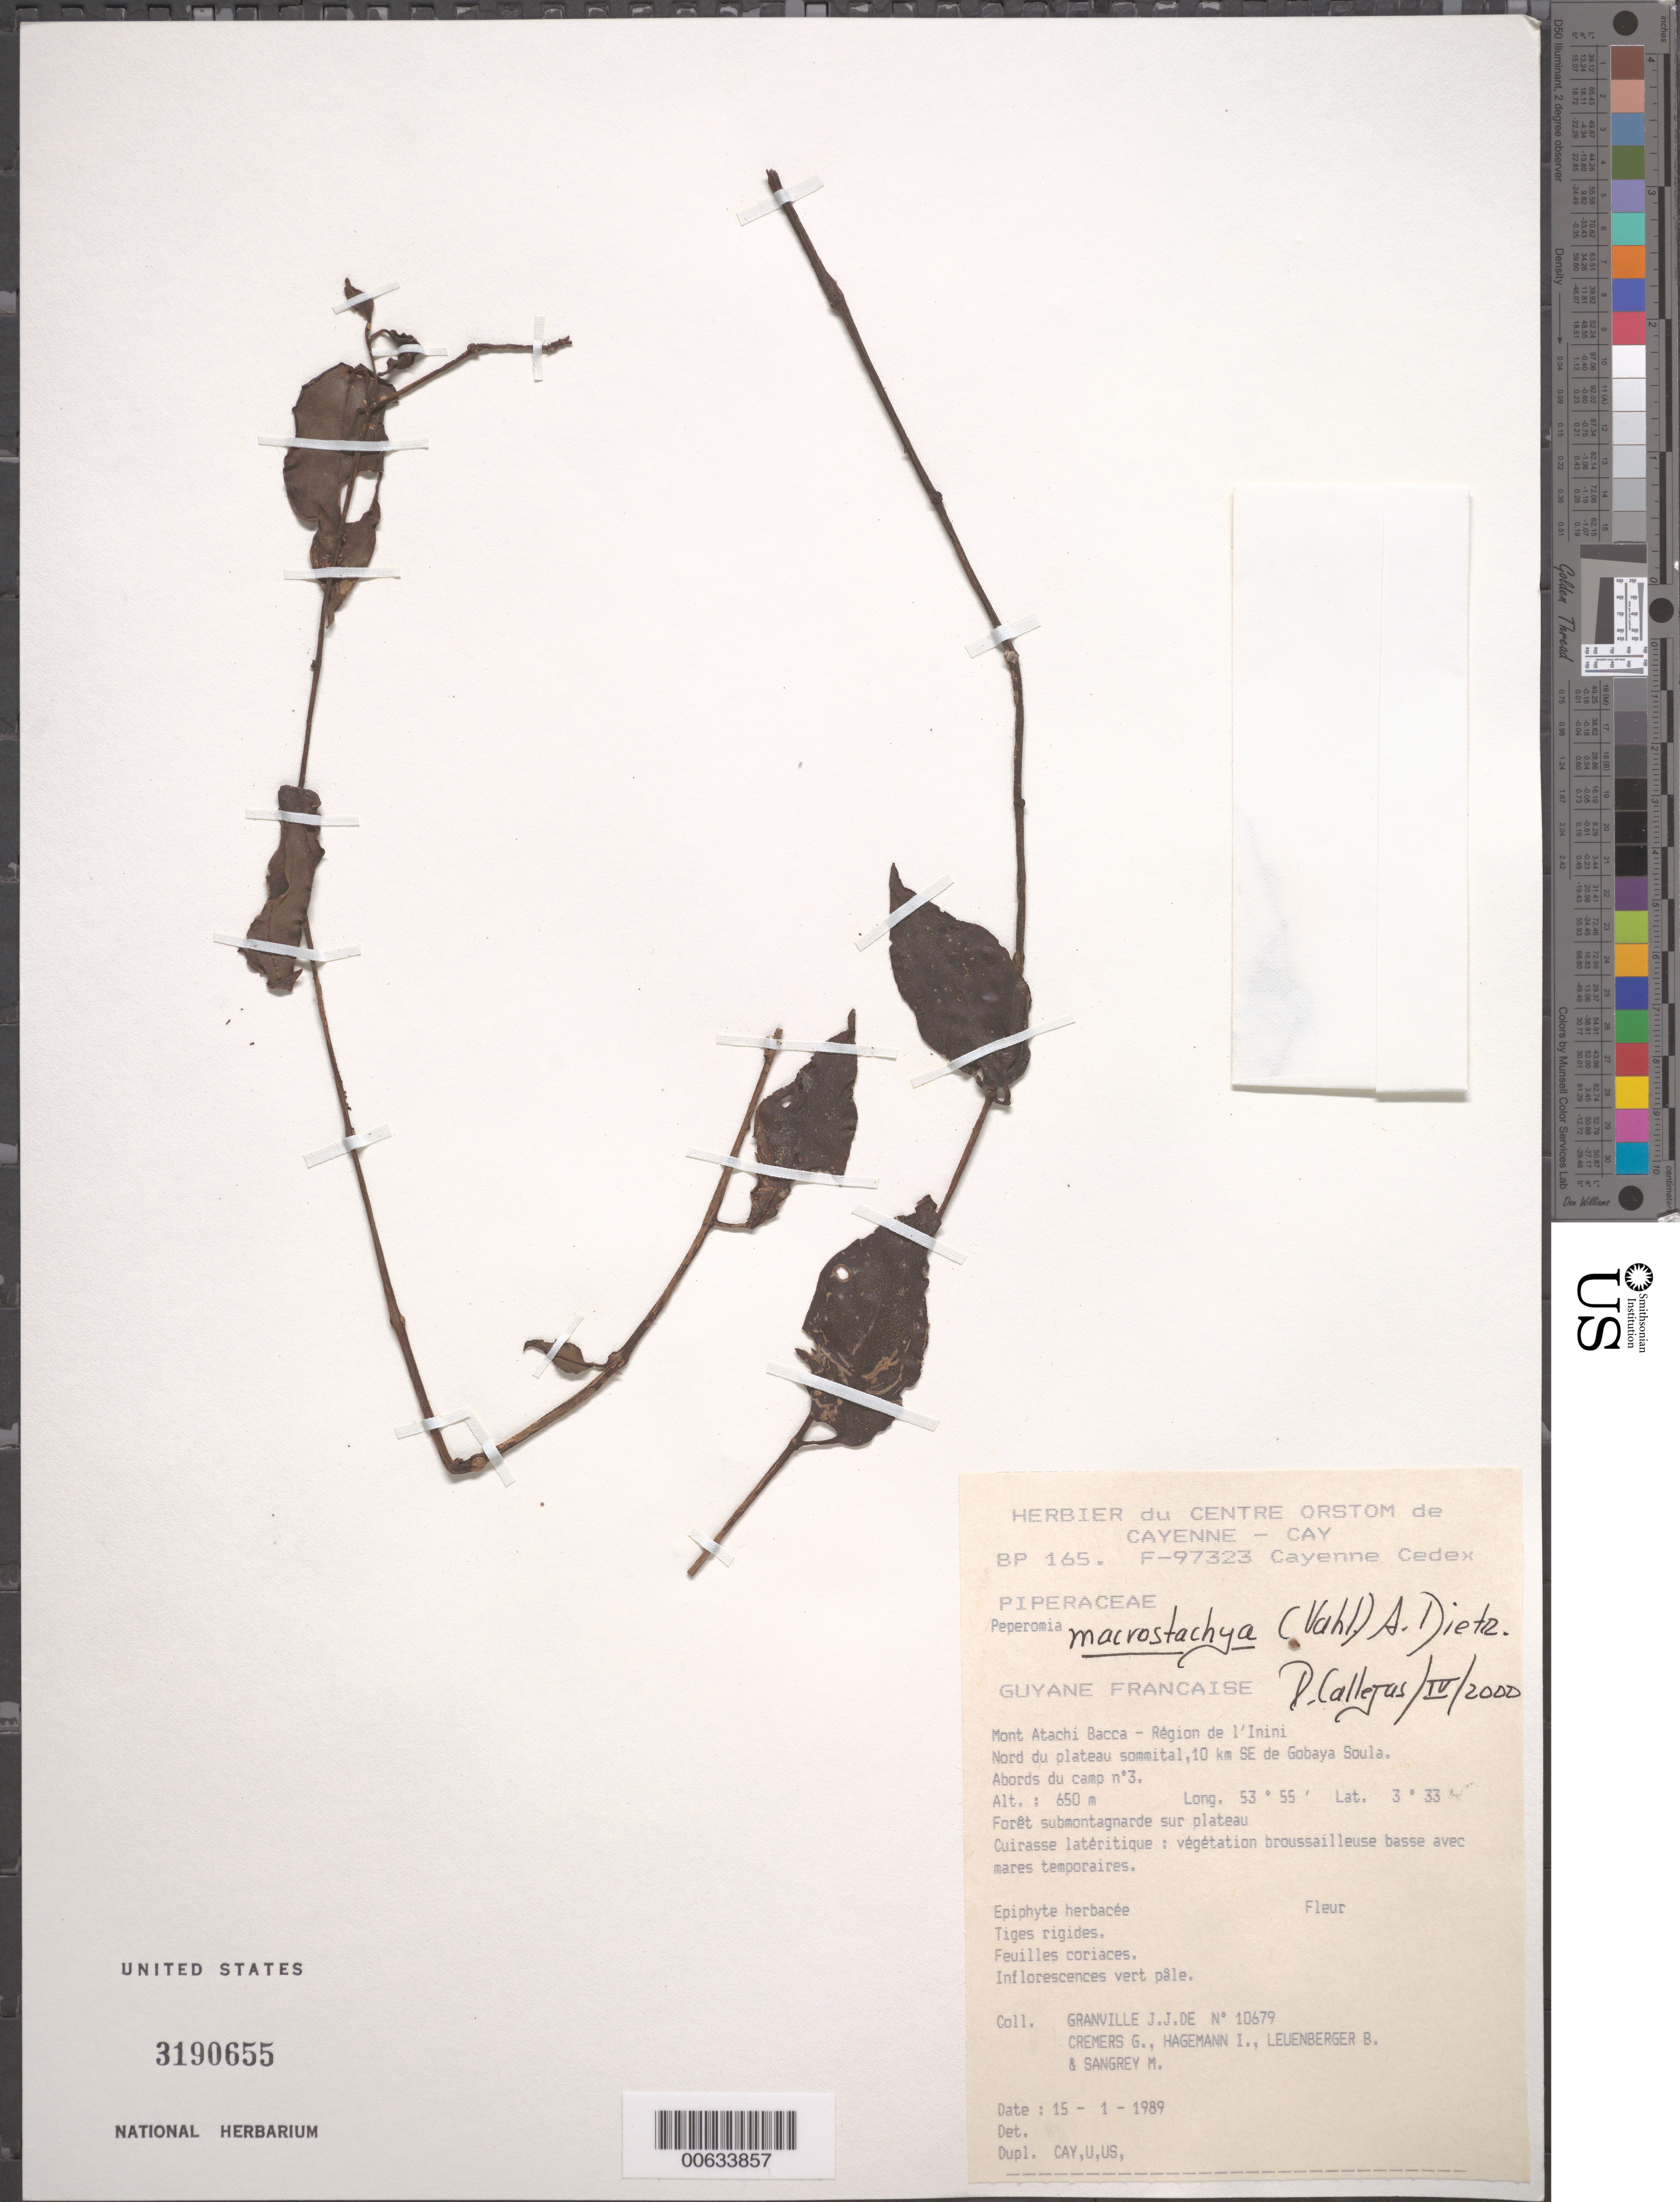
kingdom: Plantae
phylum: Tracheophyta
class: Magnoliopsida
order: Piperales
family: Piperaceae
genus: Peperomia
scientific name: Peperomia macrostachya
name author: (Vahl) A. Dietr.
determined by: Callejas, Ricardo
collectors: J.-J. de Granville, G. Cremers, J. Hagemann, B. E. Leuenberger & M. S. Sangrey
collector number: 10679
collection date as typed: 15-Jan-89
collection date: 1989-01-15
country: French Guiana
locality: Mont Atachi Bacca, région de l'Inini. Nord du plateua sommital, 10 km SE de Gobaya Soula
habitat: Submontane forest on plateau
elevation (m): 650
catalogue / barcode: US 3190655